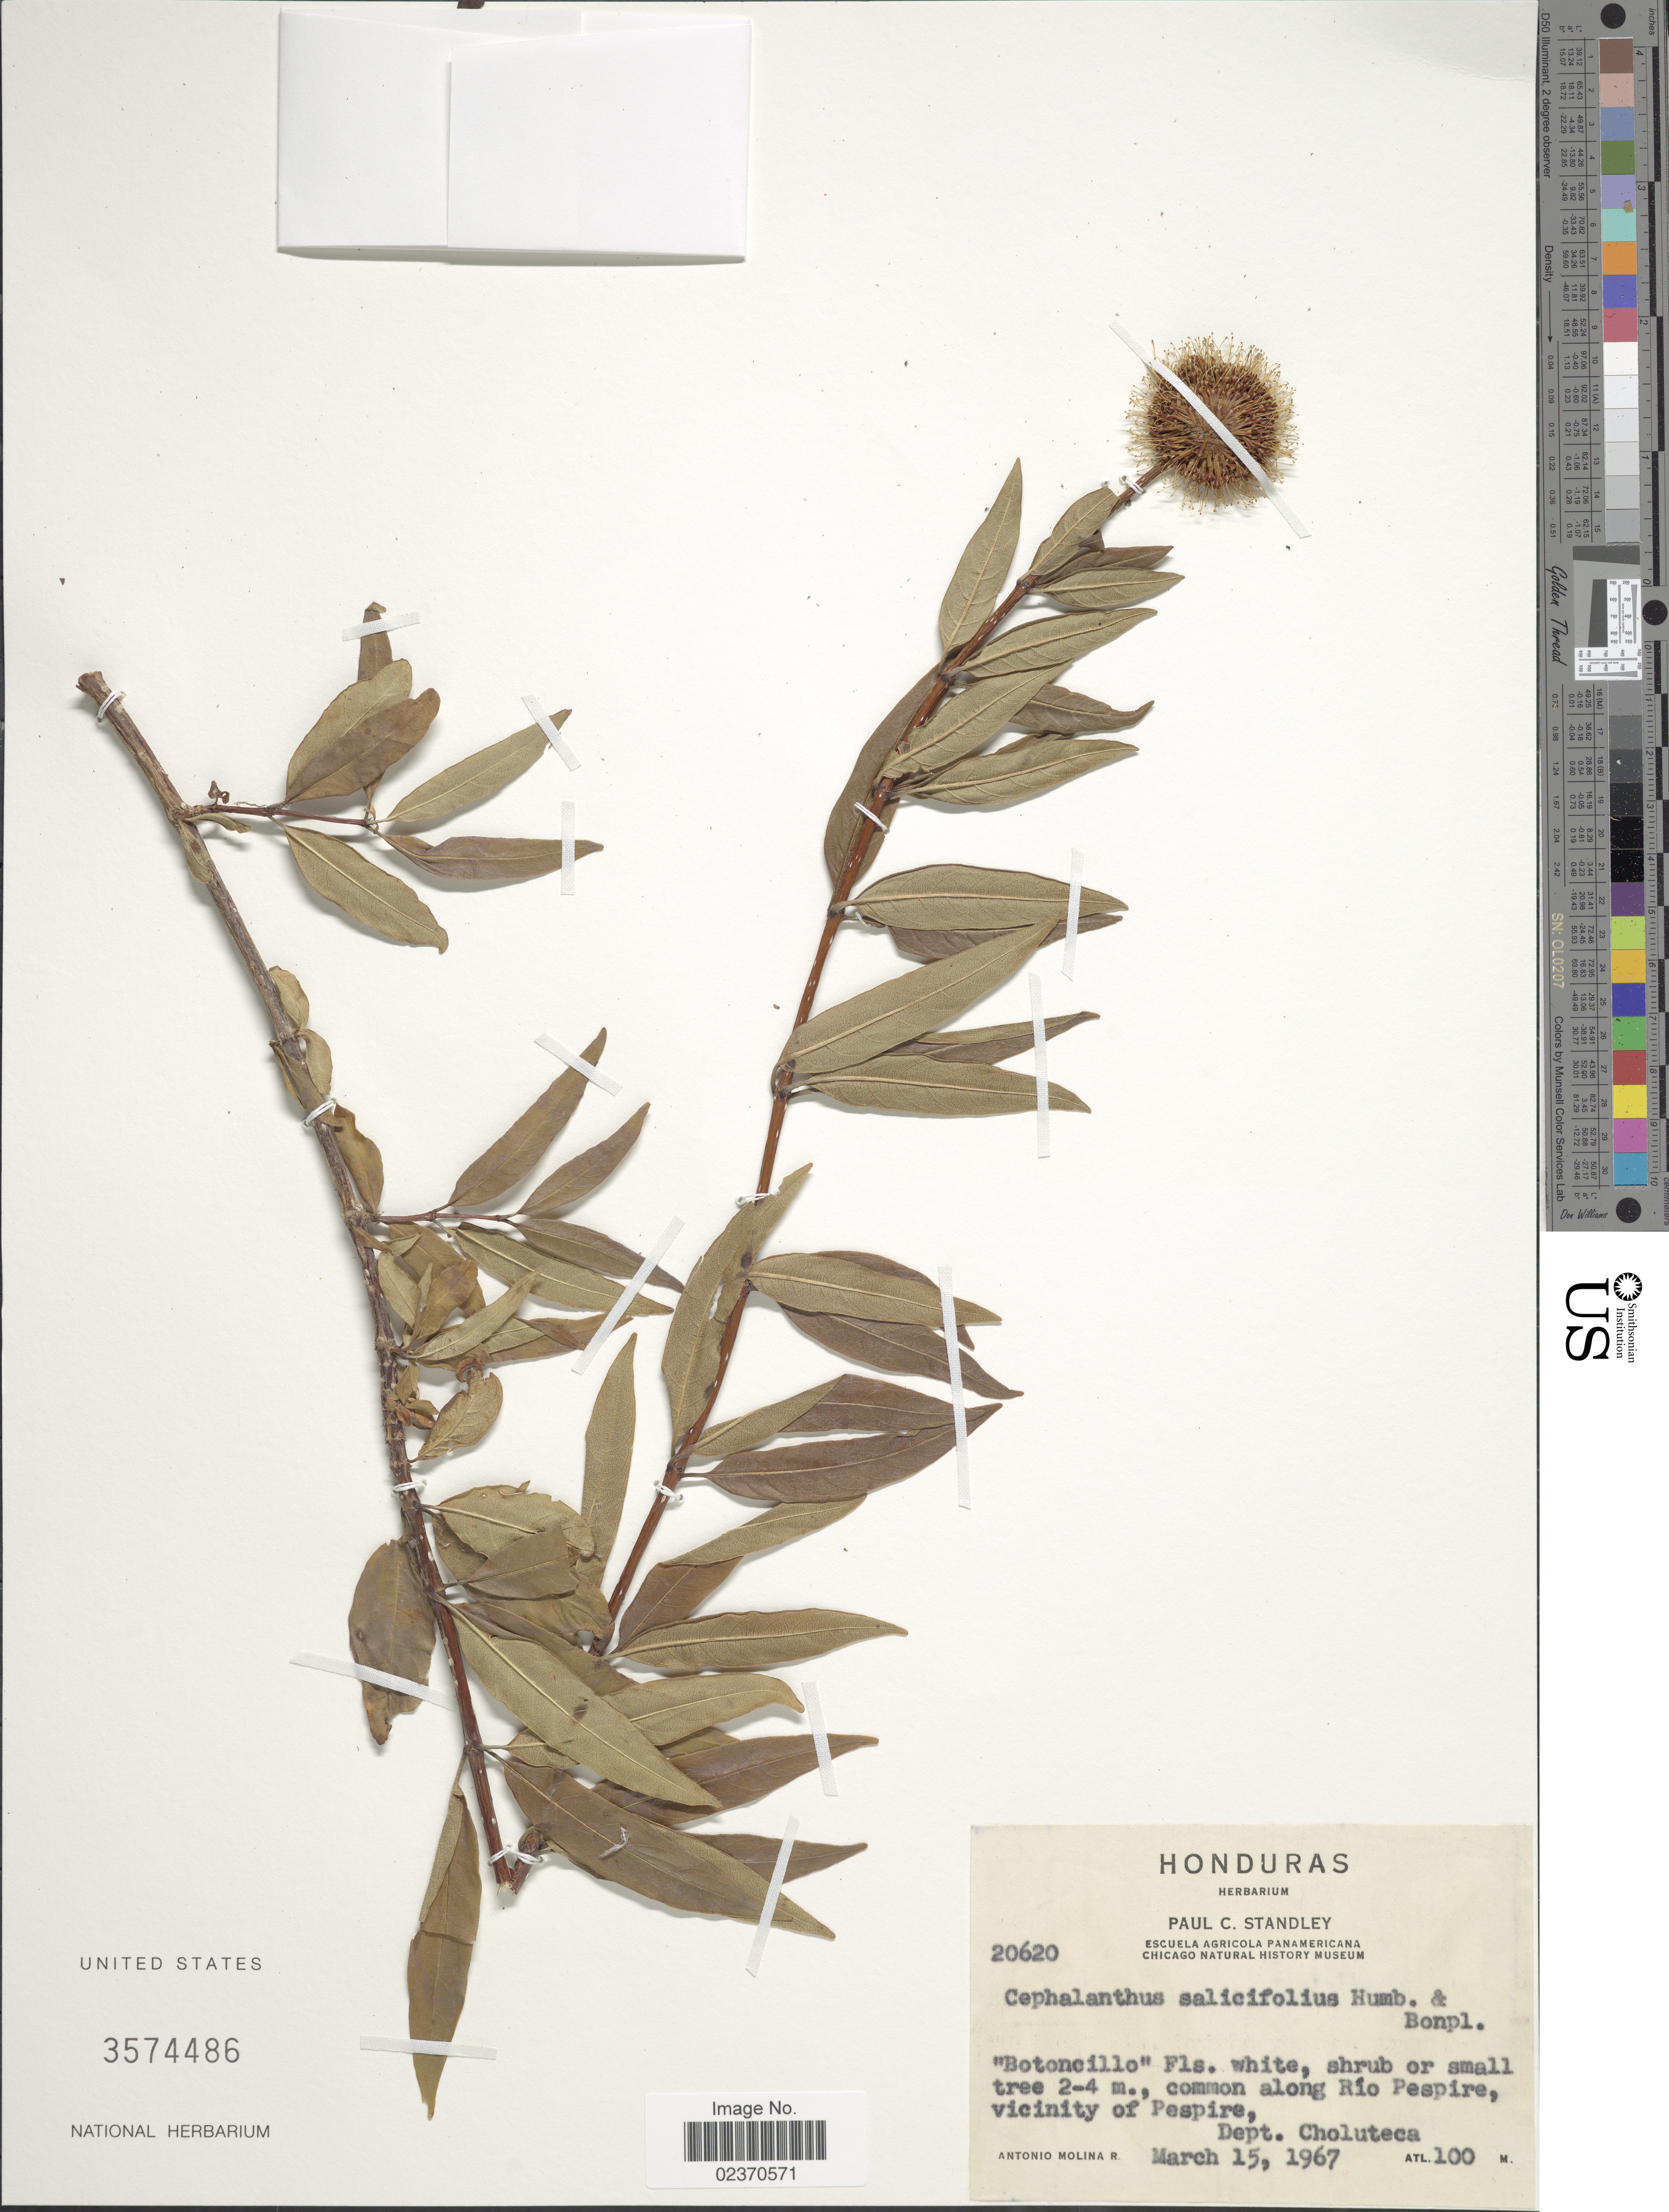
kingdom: Plantae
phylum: Tracheophyta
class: Magnoliopsida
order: Gentianales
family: Rubiaceae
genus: Cephalanthus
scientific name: Cephalanthus salicifolius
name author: Bonpl.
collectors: A. Molina R.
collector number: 20620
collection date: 1967-03-15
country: Honduras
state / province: Choluteca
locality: Common along Rio Pespire, vicinity of Pespire, dept. Choluteca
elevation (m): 100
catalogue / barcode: US 3574486